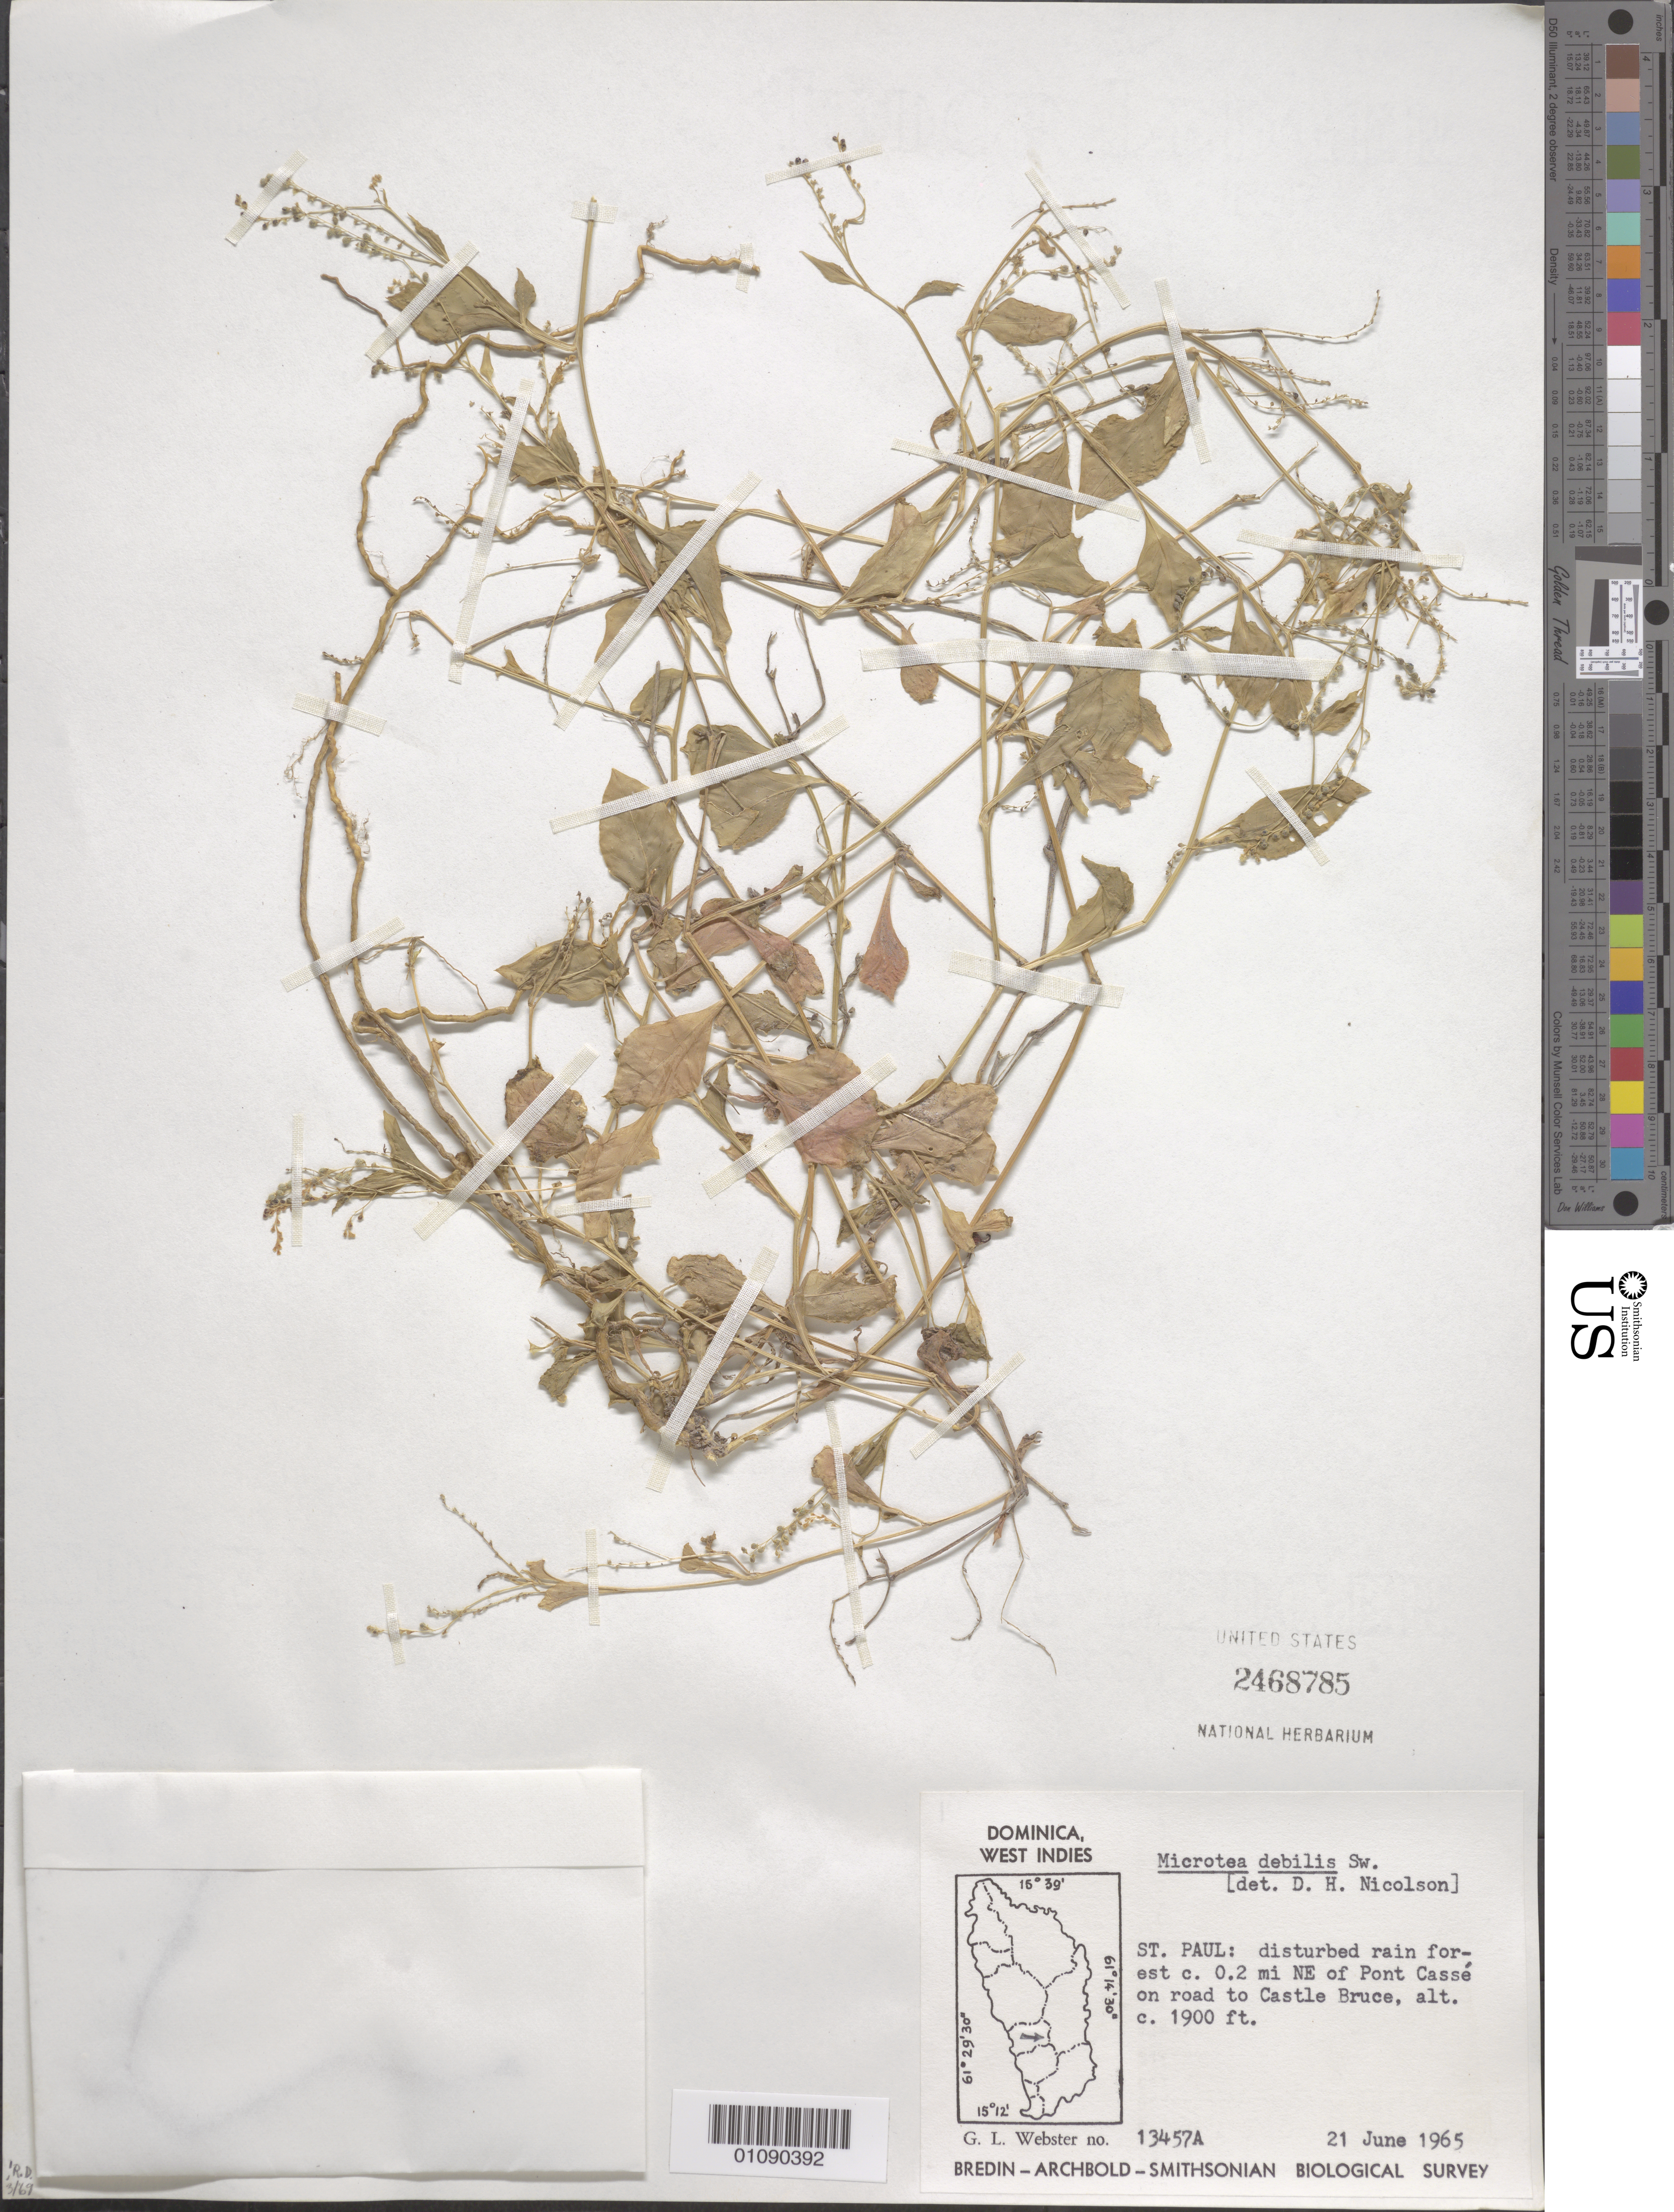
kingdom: Plantae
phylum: Tracheophyta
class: Magnoliopsida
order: Caryophyllales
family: Microteaceae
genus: Microtea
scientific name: Microtea debilis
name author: Sw.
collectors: G. L. Webster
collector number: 13457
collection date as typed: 21 Jun 1965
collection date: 1965-06-21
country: Dominica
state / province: St. Paul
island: Dominica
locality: St. Paul est c. 0.2 mi NE of Pont Casse on road to Castle Bruce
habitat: disturbed rainforest.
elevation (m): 579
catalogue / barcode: US 2468785